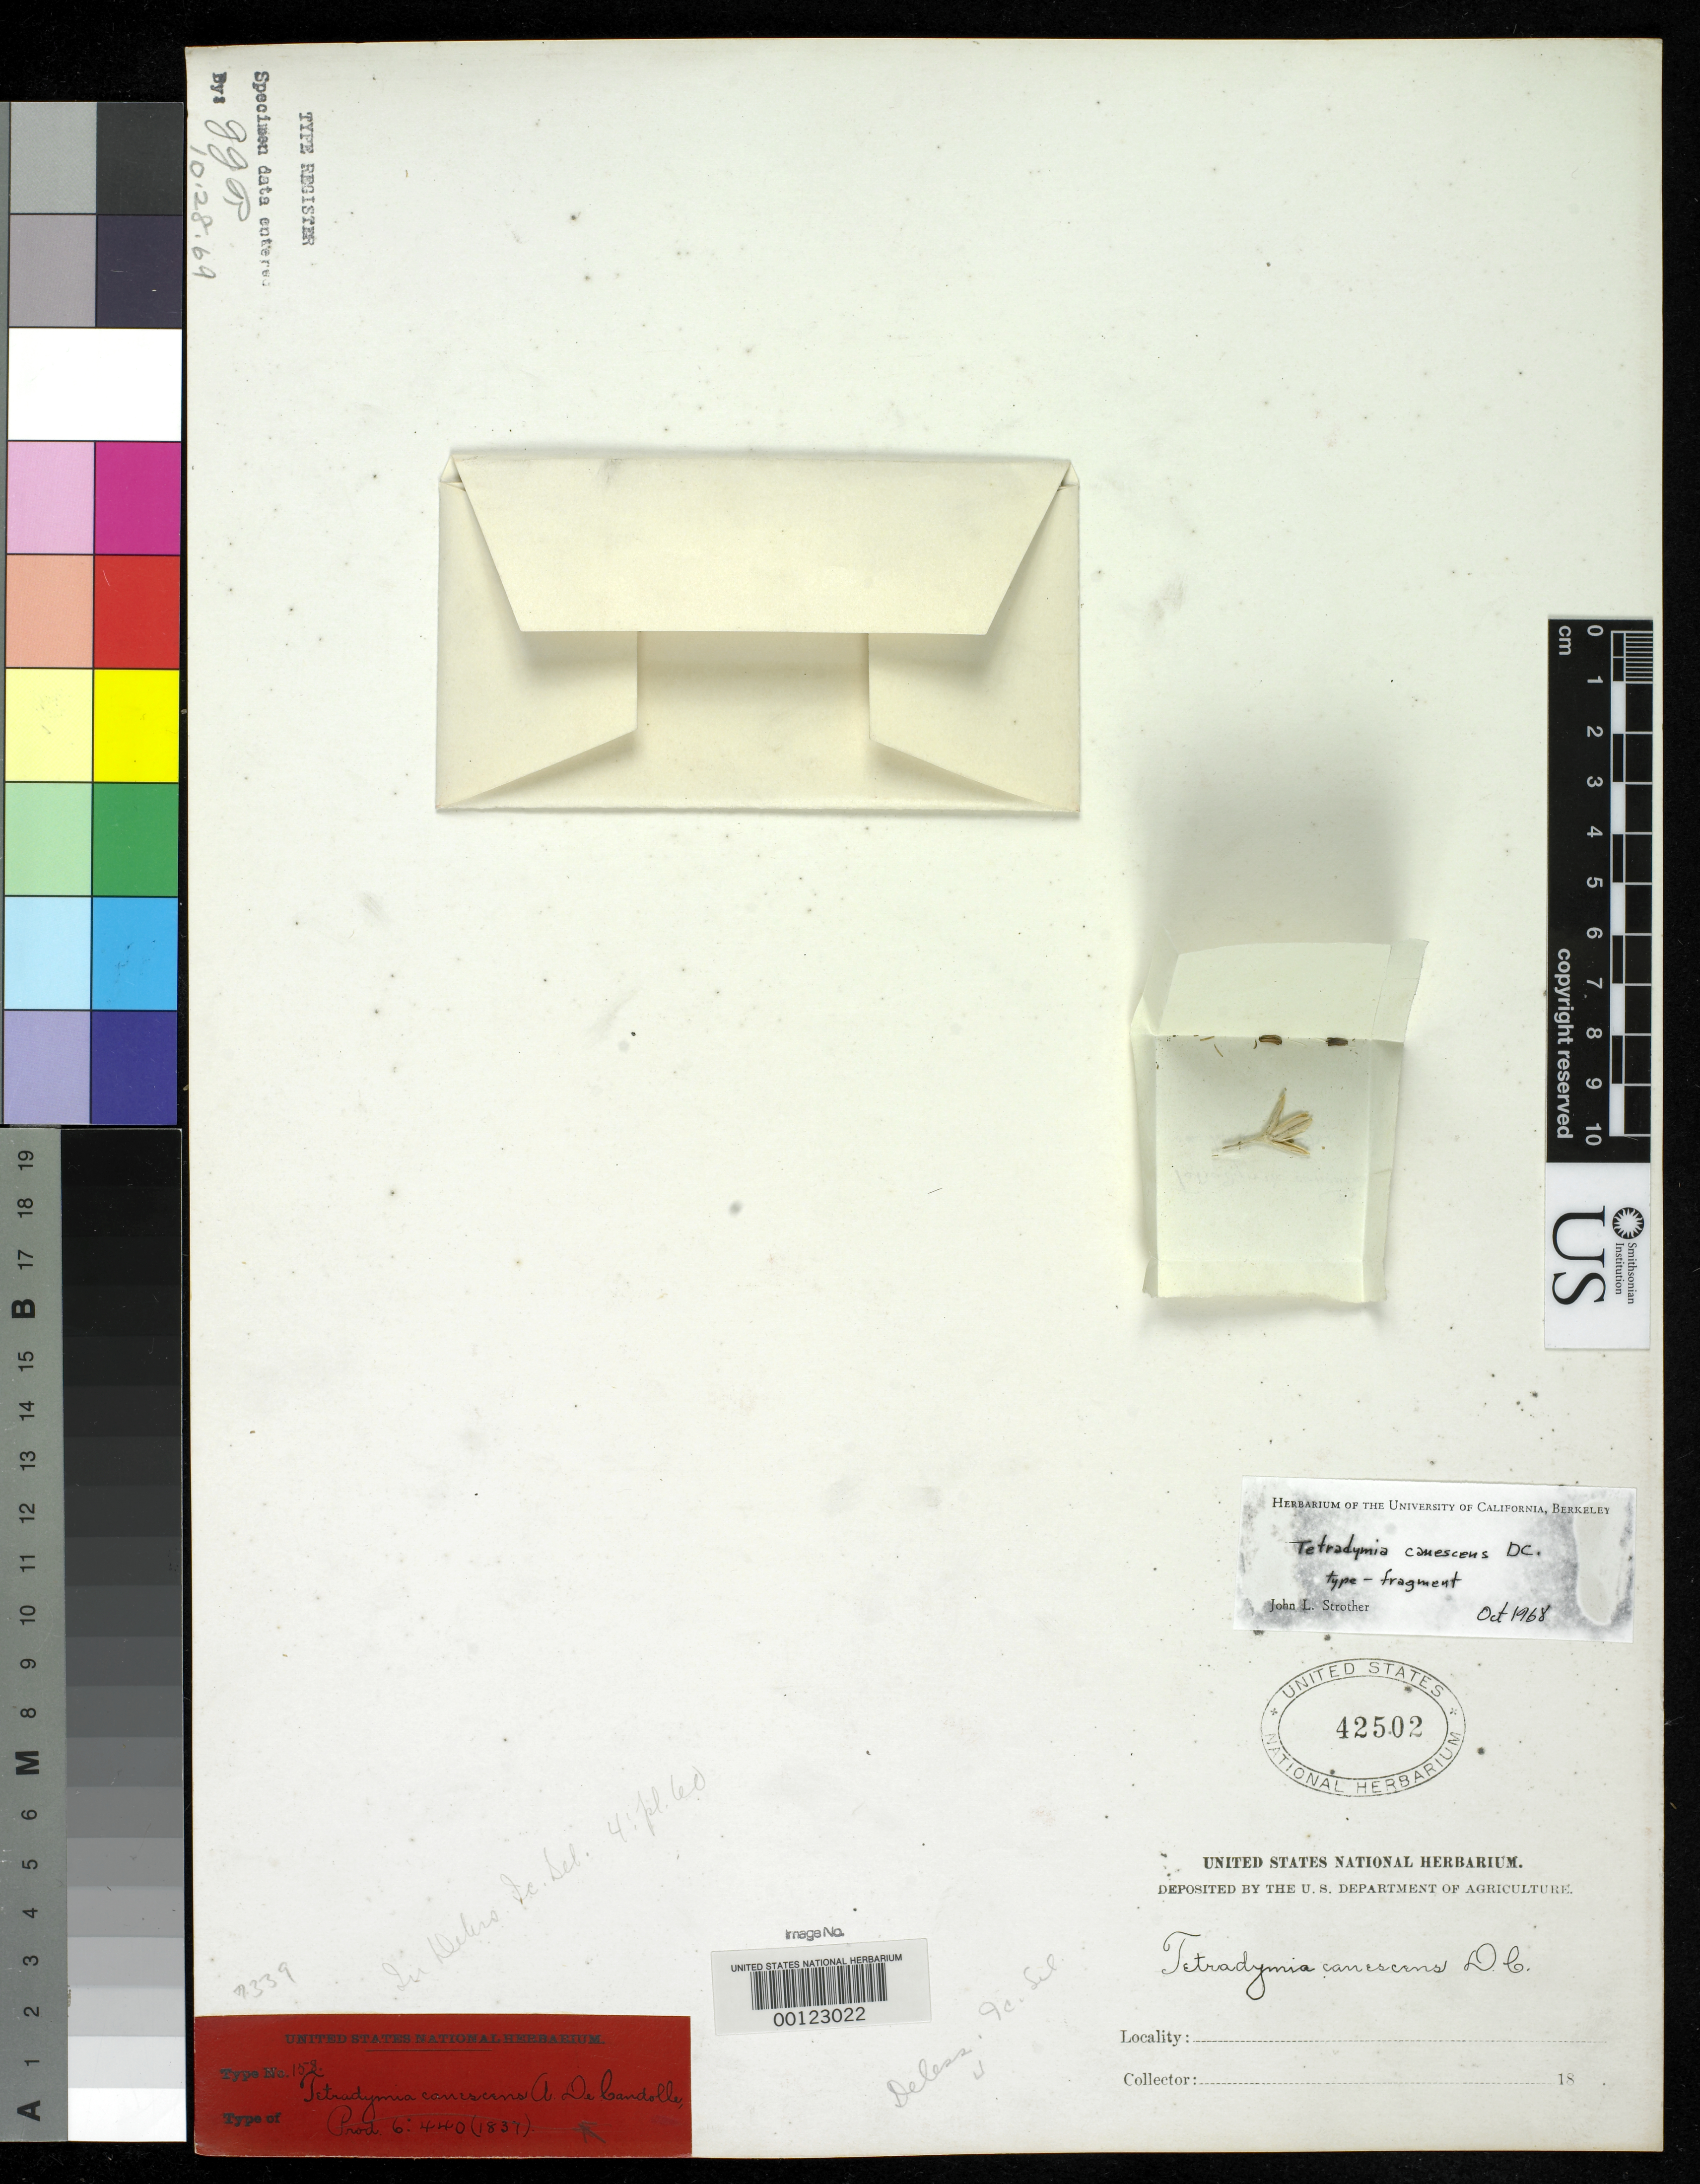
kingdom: Plantae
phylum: Tracheophyta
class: Magnoliopsida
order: Asterales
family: Asteraceae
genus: Tetradymia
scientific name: Tetradymia canescens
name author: DC.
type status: Type Fragment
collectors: D. Douglas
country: United States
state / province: Washington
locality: Mouth of Columbia River.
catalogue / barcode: US 42502